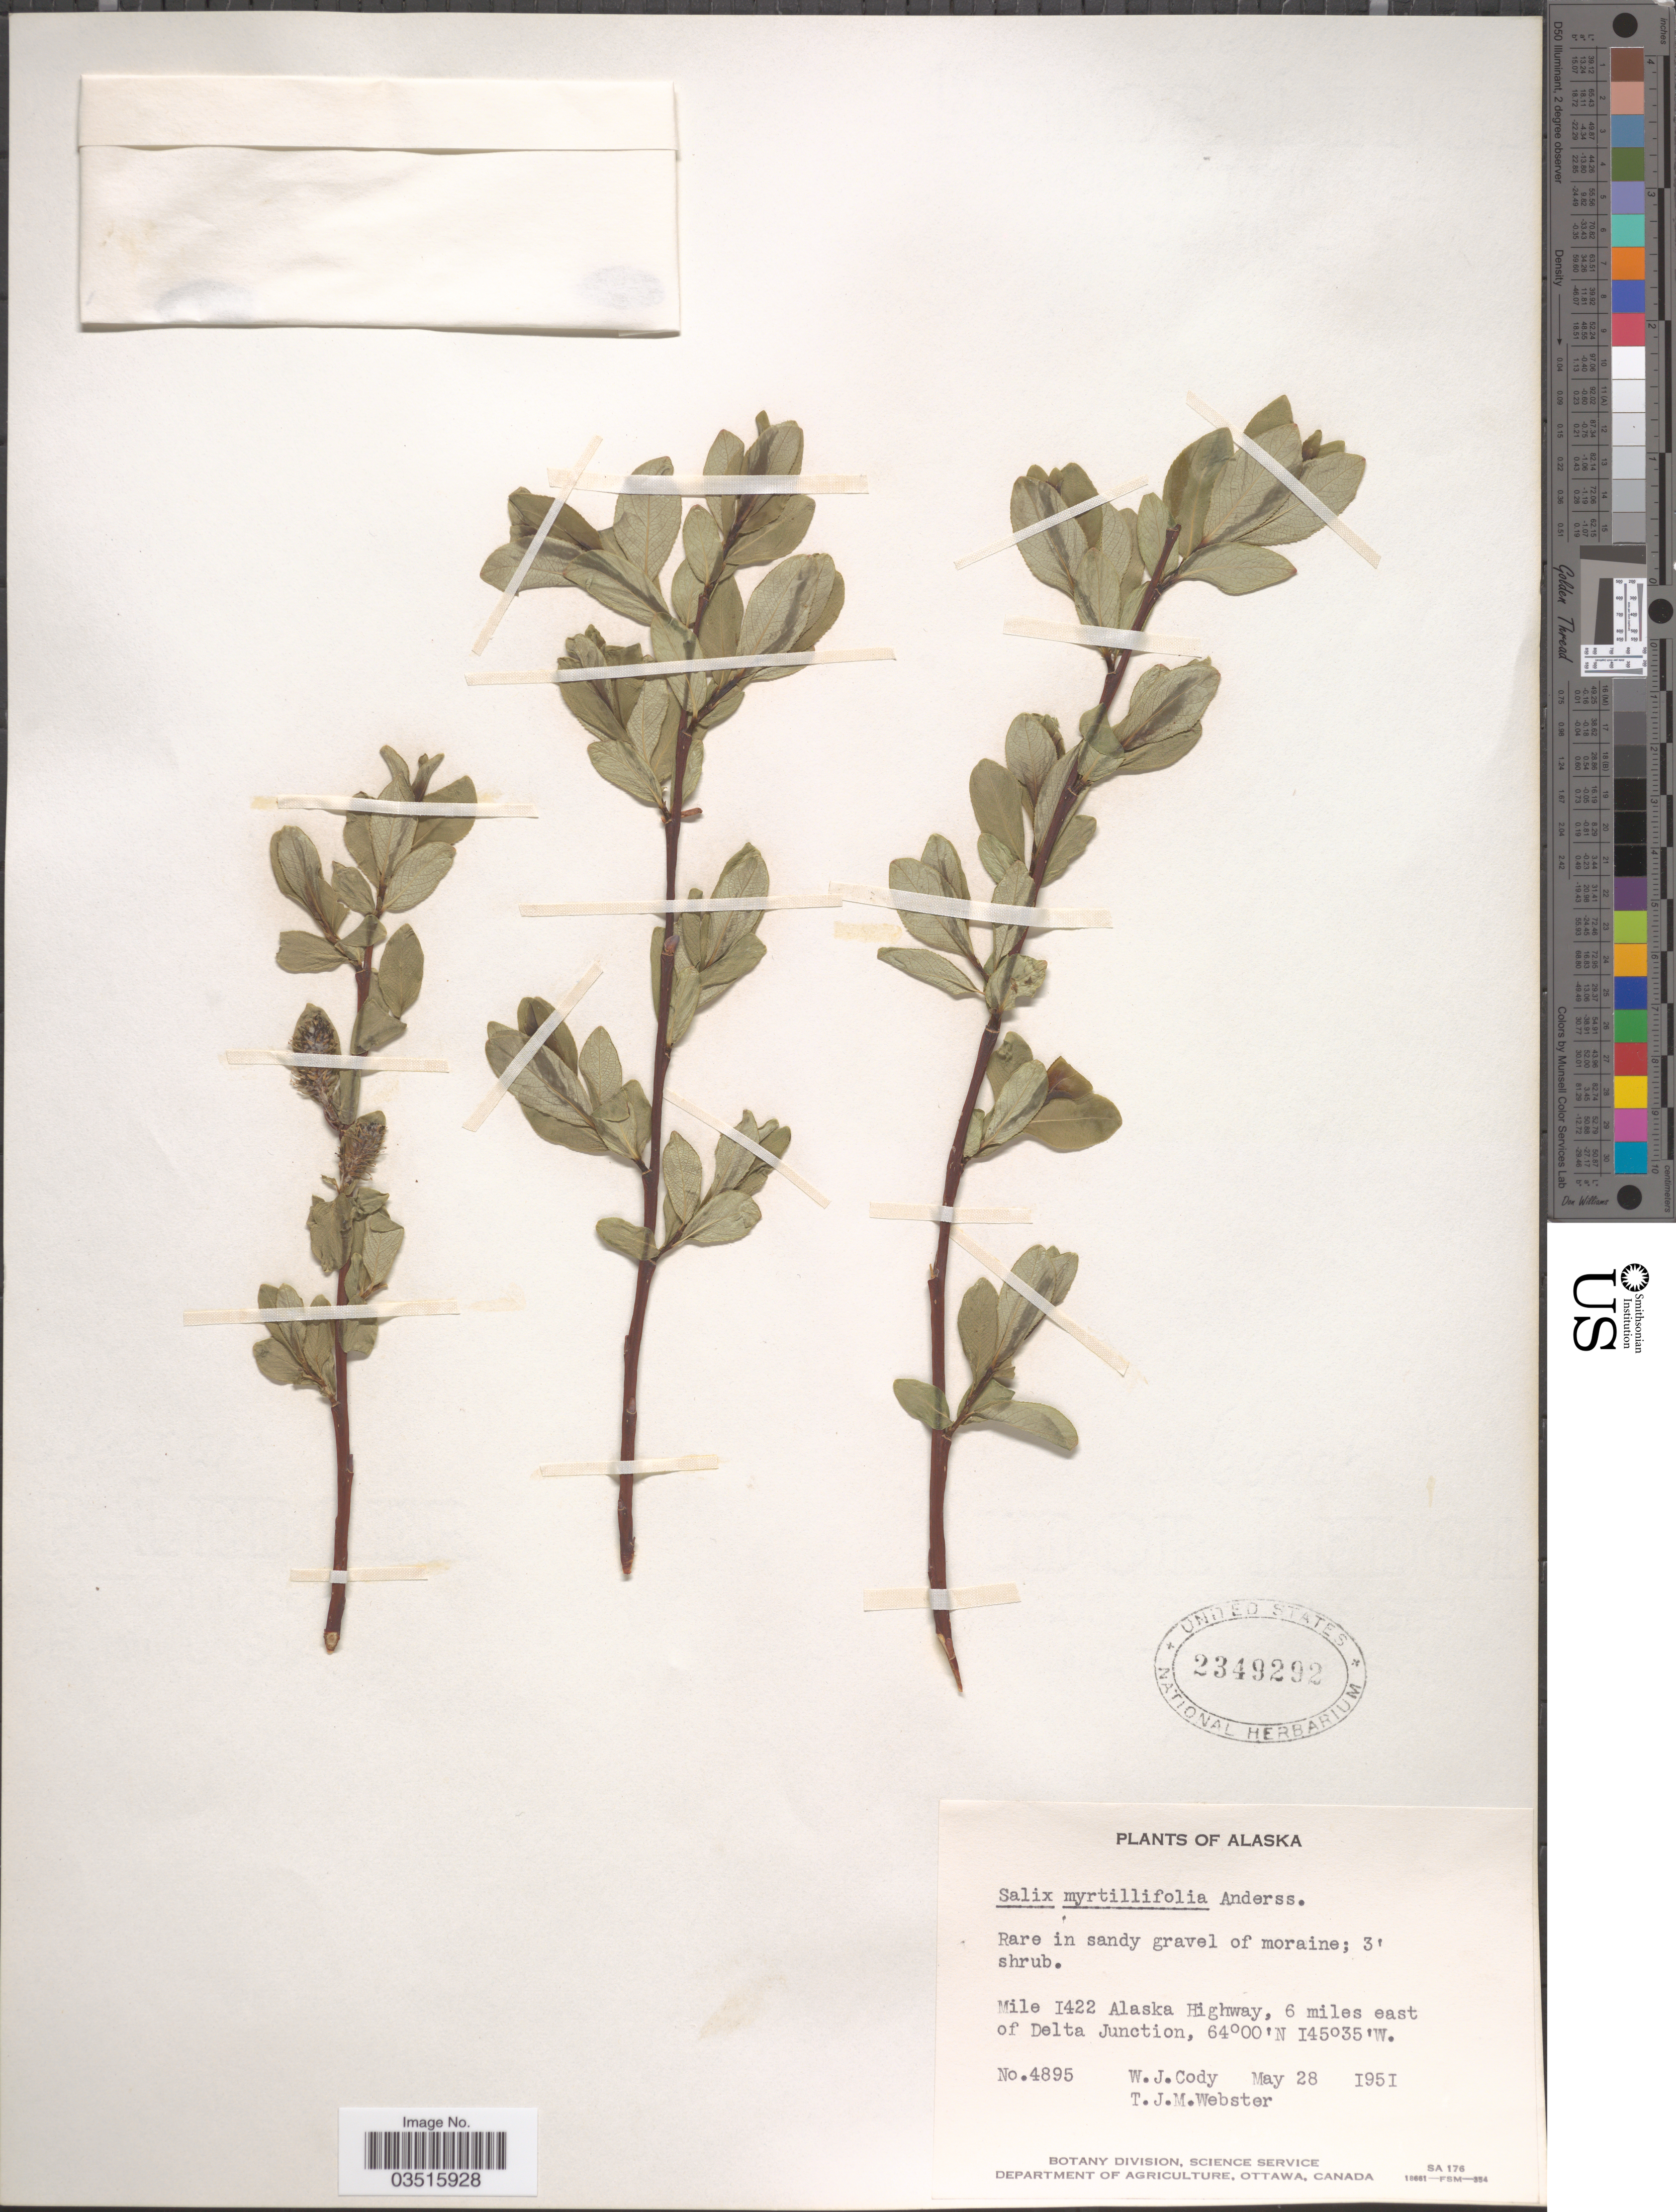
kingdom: Plantae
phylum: Tracheophyta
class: Magnoliopsida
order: Malpighiales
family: Salicaceae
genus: Salix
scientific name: Salix myrtillifolia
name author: Andersson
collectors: W. Cody & T. J. Webster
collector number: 4895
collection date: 1951-05-28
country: United States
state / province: Alaska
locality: Mile 1422 Alaska Highway, 6 miles east of Delta Junction.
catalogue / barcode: US 2349292